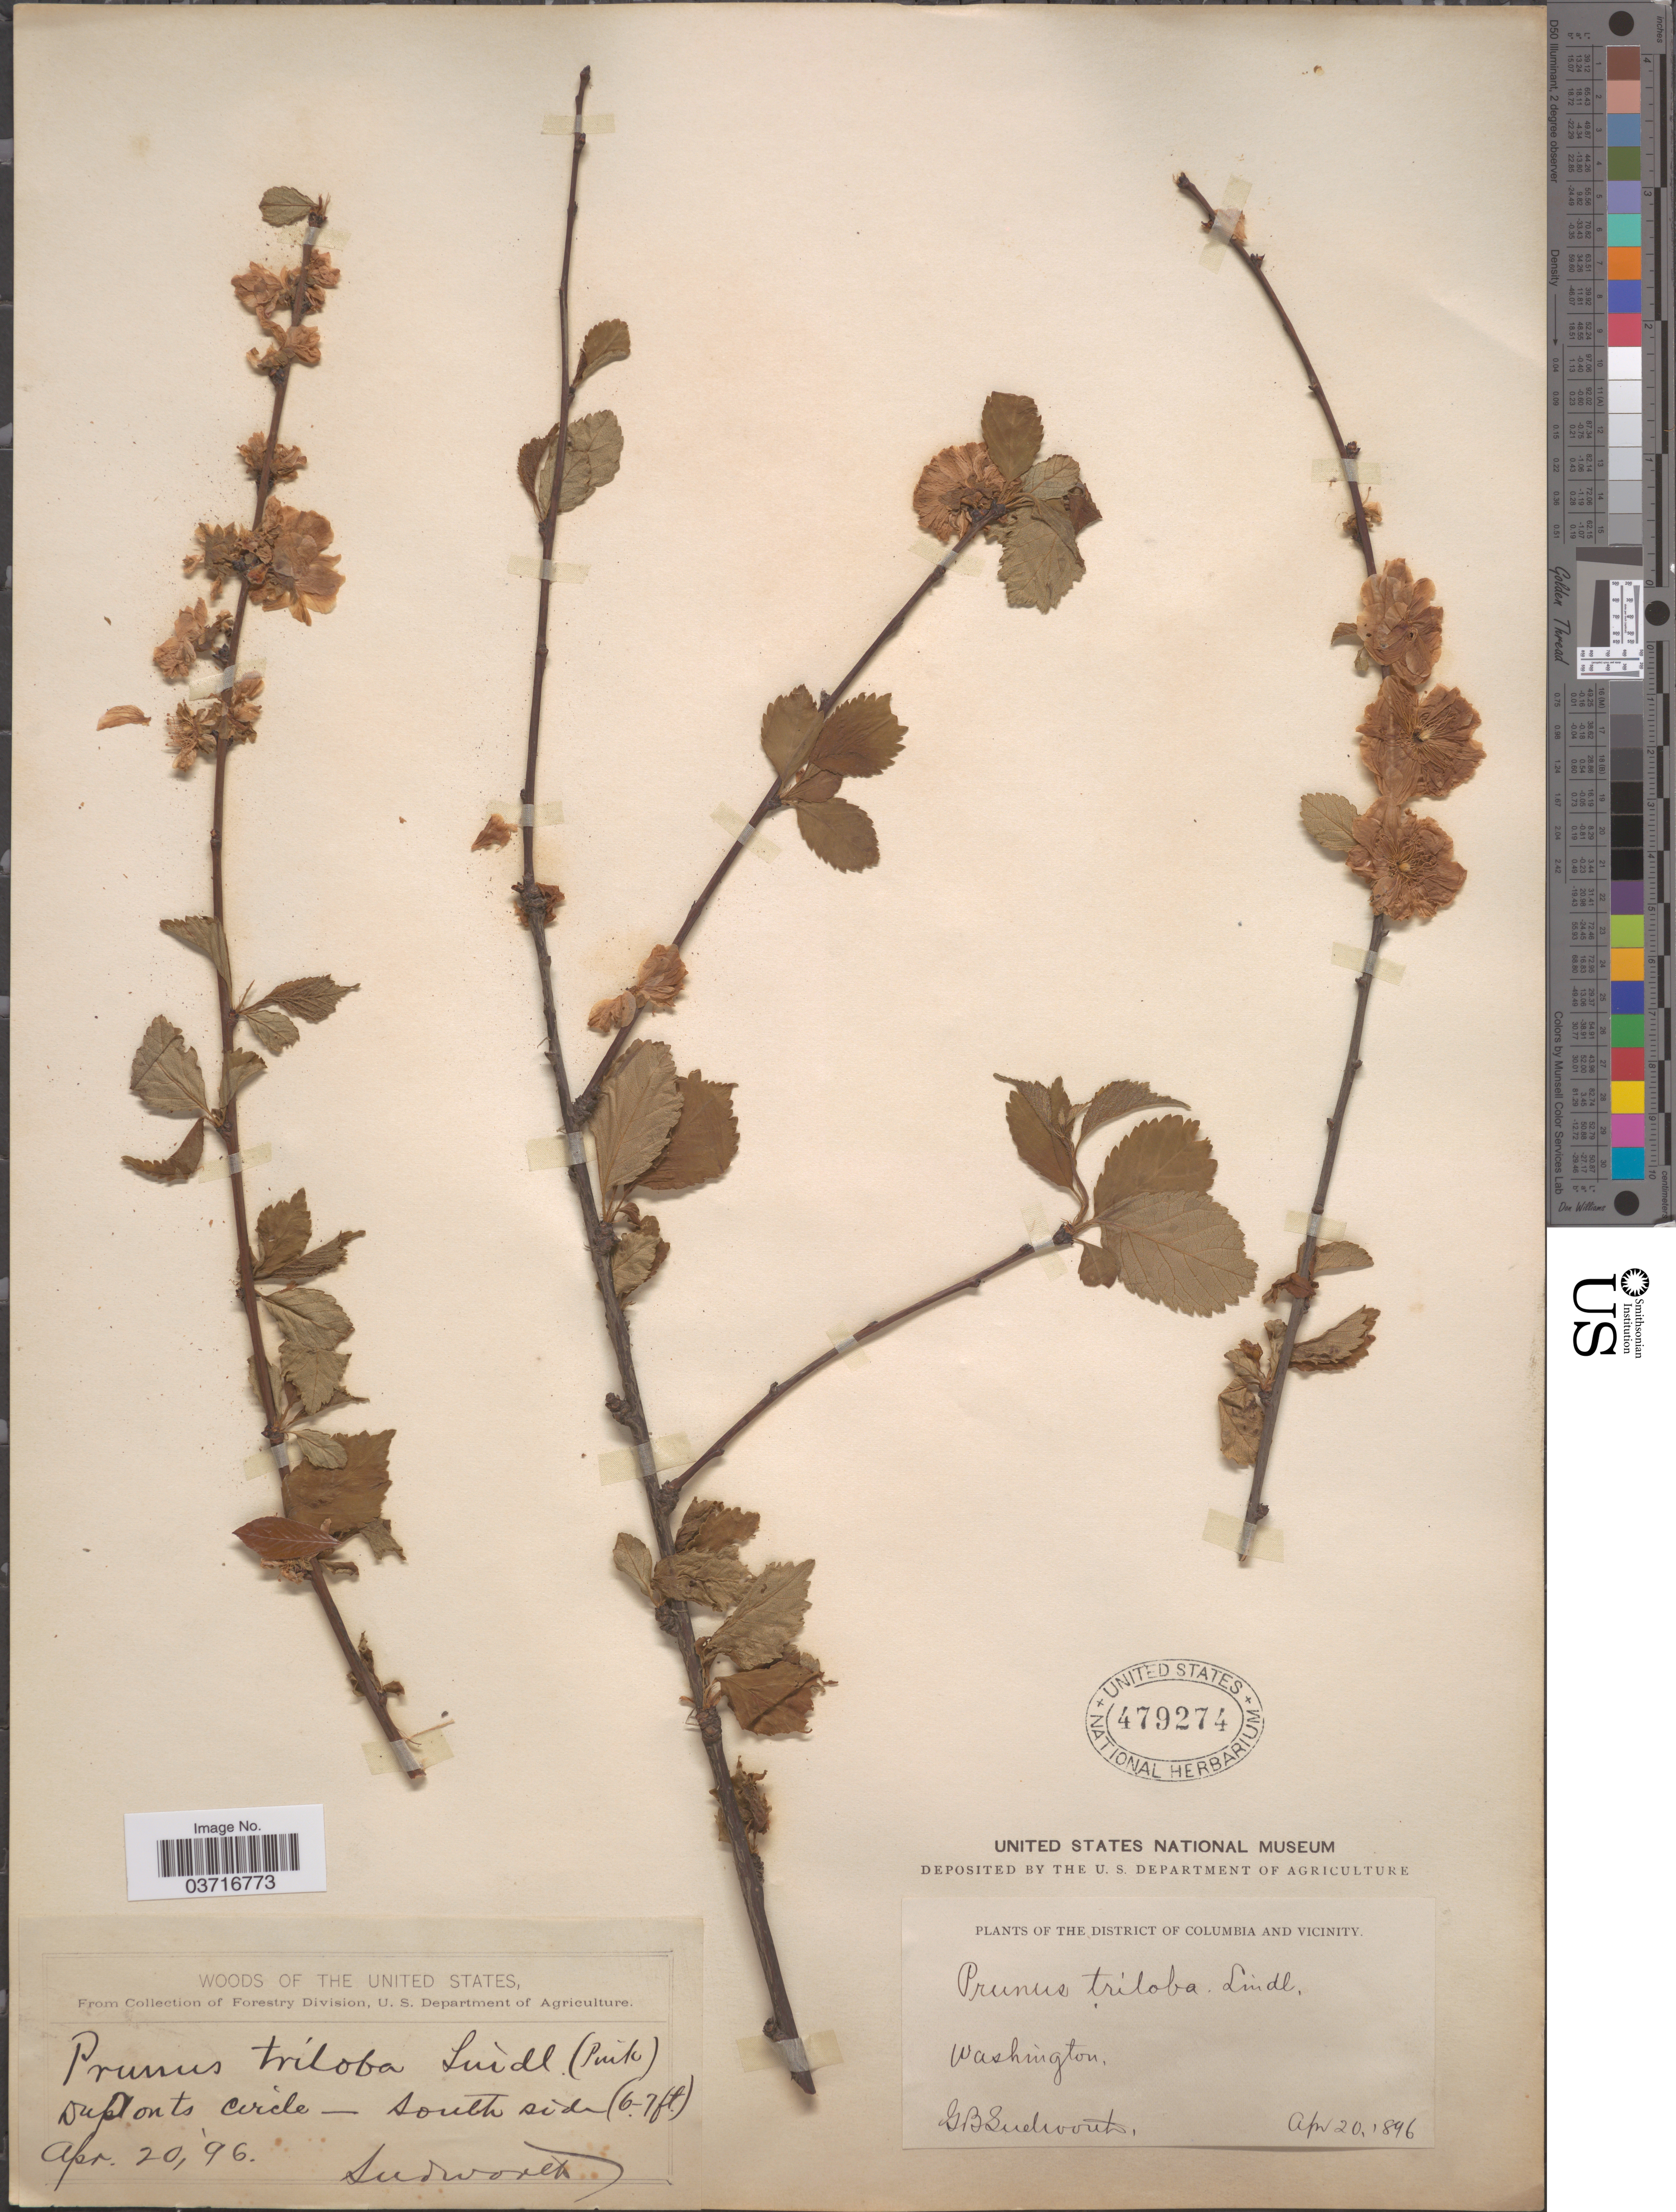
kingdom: Plantae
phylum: Tracheophyta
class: Magnoliopsida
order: Rosales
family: Rosaceae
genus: Prunus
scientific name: Prunus triloba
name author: Lindl.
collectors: G. B. Sudworth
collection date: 1896-04-20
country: United States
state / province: District of Columbia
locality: District of Columbia and vicinity. Washington. Duponts circle - South side.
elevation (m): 2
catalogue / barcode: US 479274